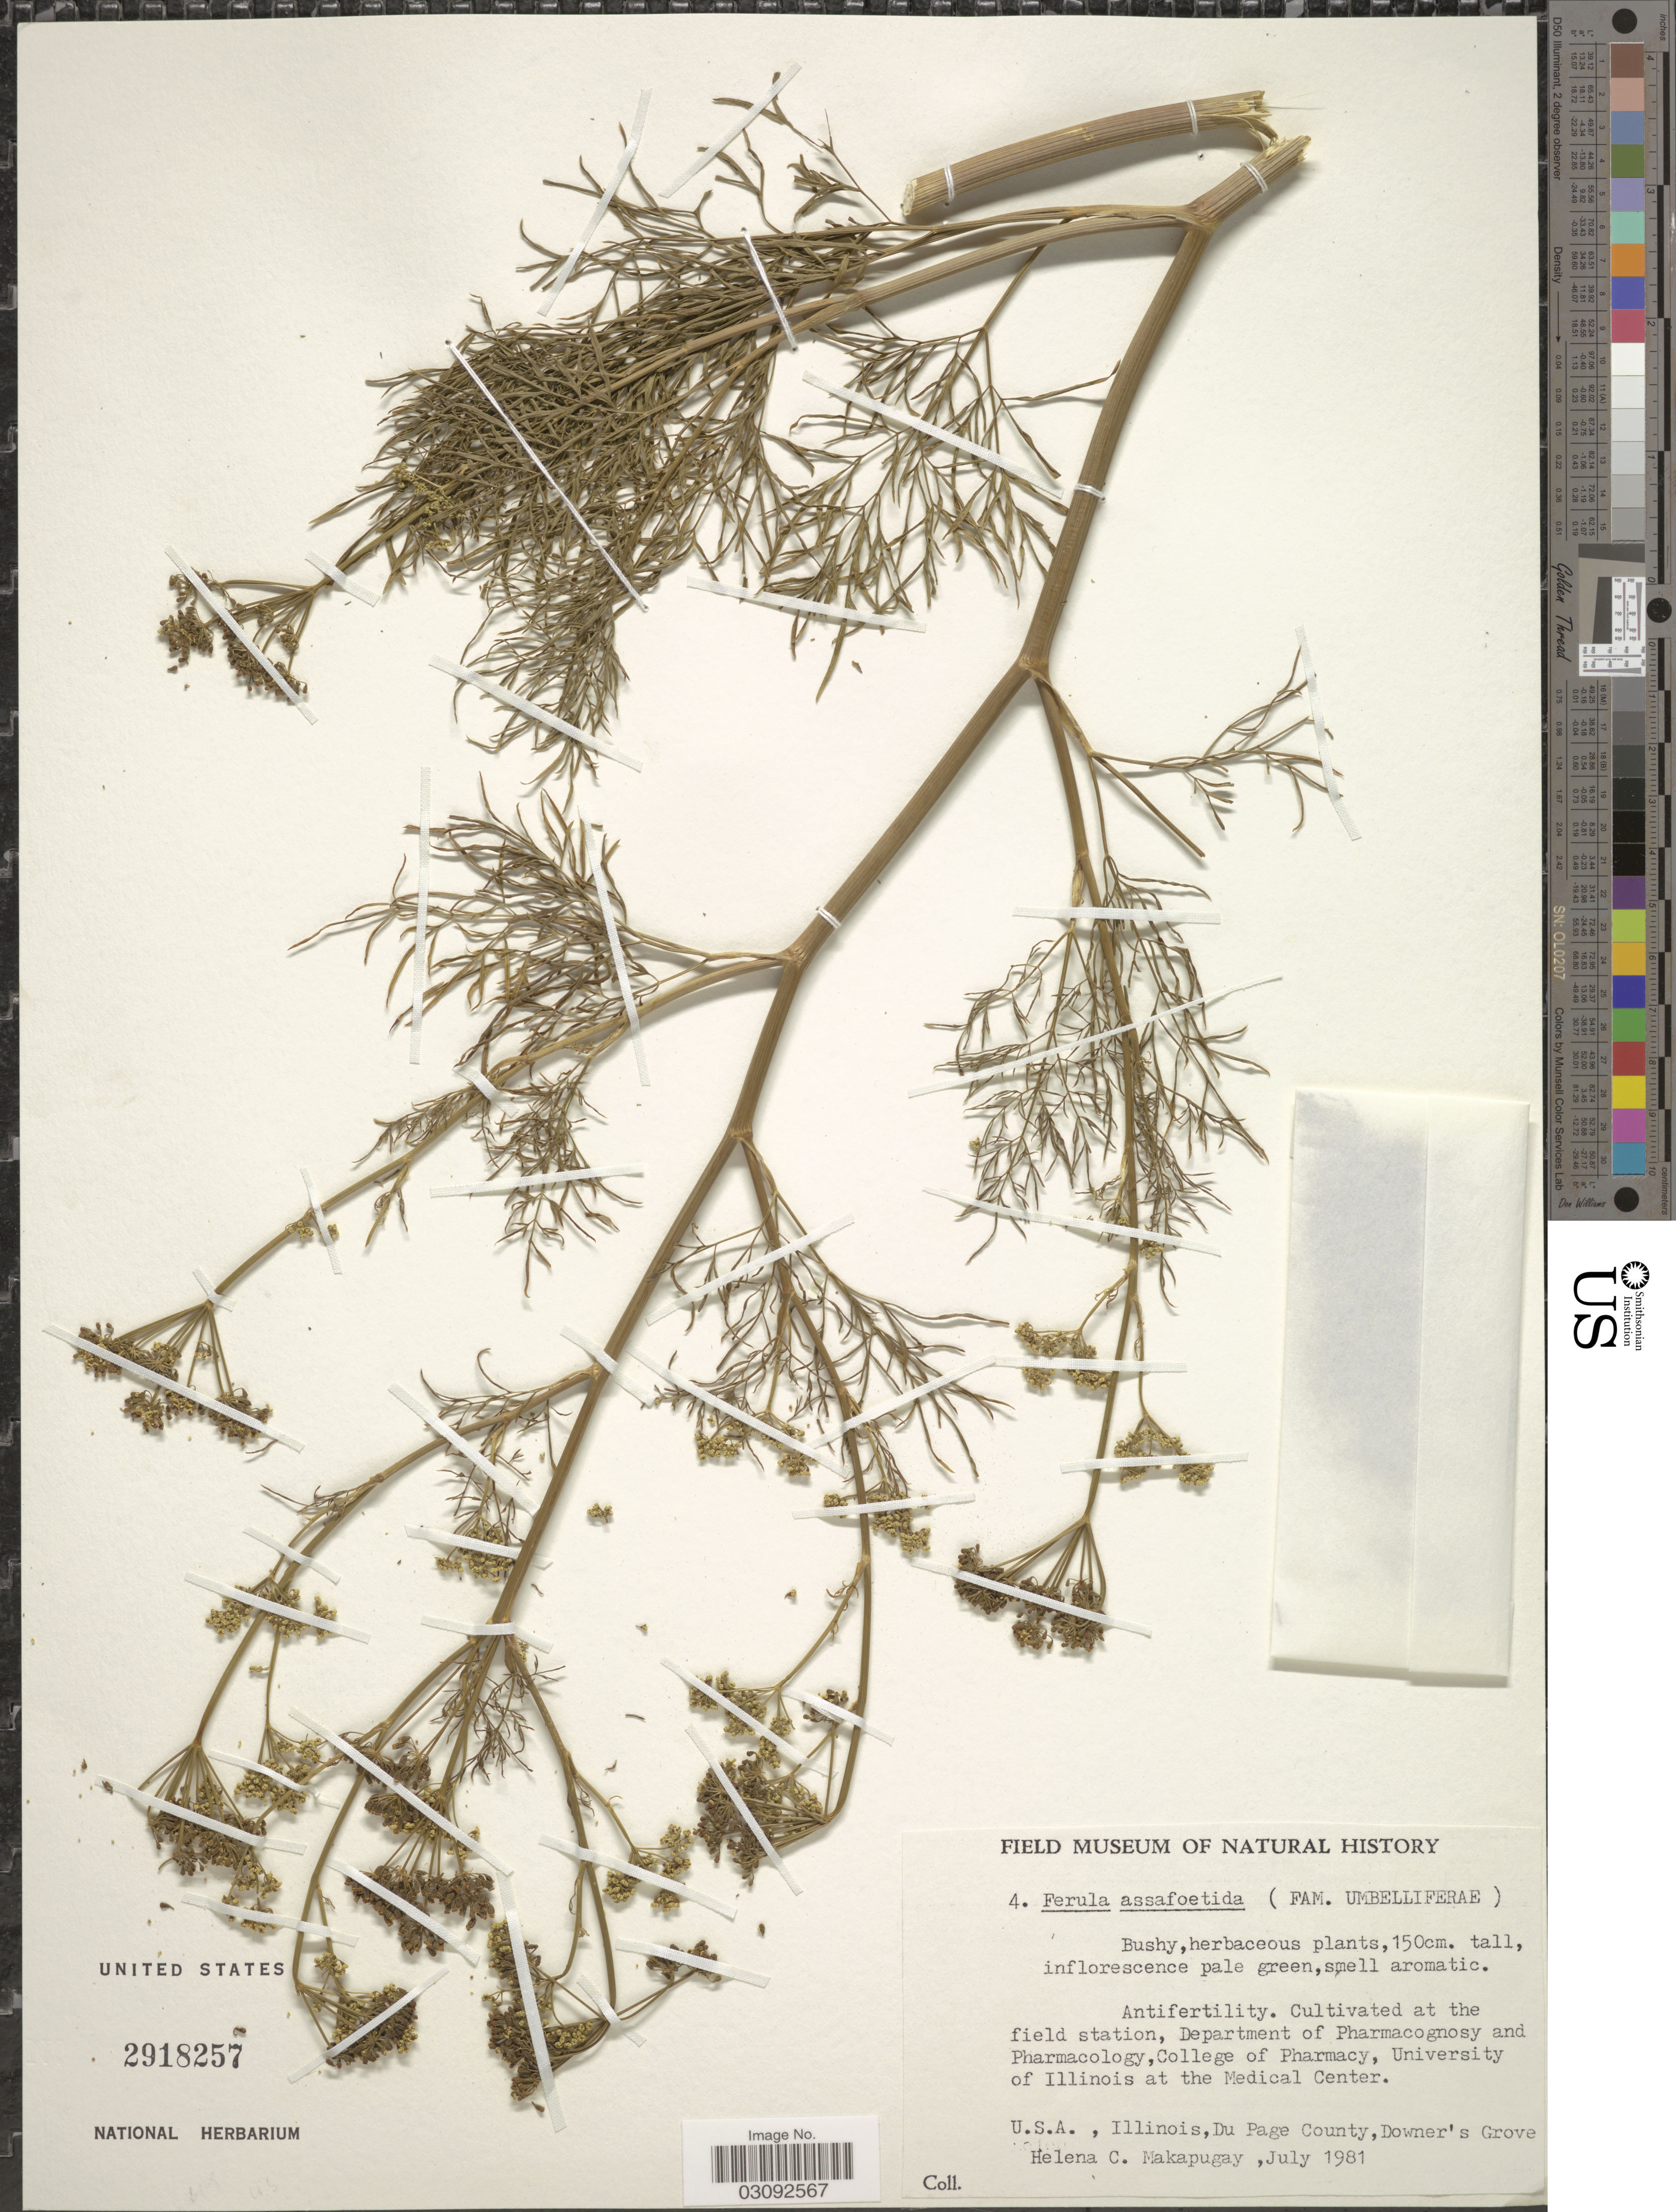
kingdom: Plantae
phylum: Tracheophyta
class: Magnoliopsida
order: Apiales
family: Apiaceae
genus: Ferula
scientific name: Ferula assafoetida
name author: H. Karst.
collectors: H. Makapugay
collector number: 4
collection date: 1981-07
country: United States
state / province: Illinois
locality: At the field station, Department of Pharmacognosy and Pharmacology, College of Pharmacy, University of Illinois at the Medical Center. Du Page Coutny, Downer's Grove. [unsure placement]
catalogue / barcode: US 2918257